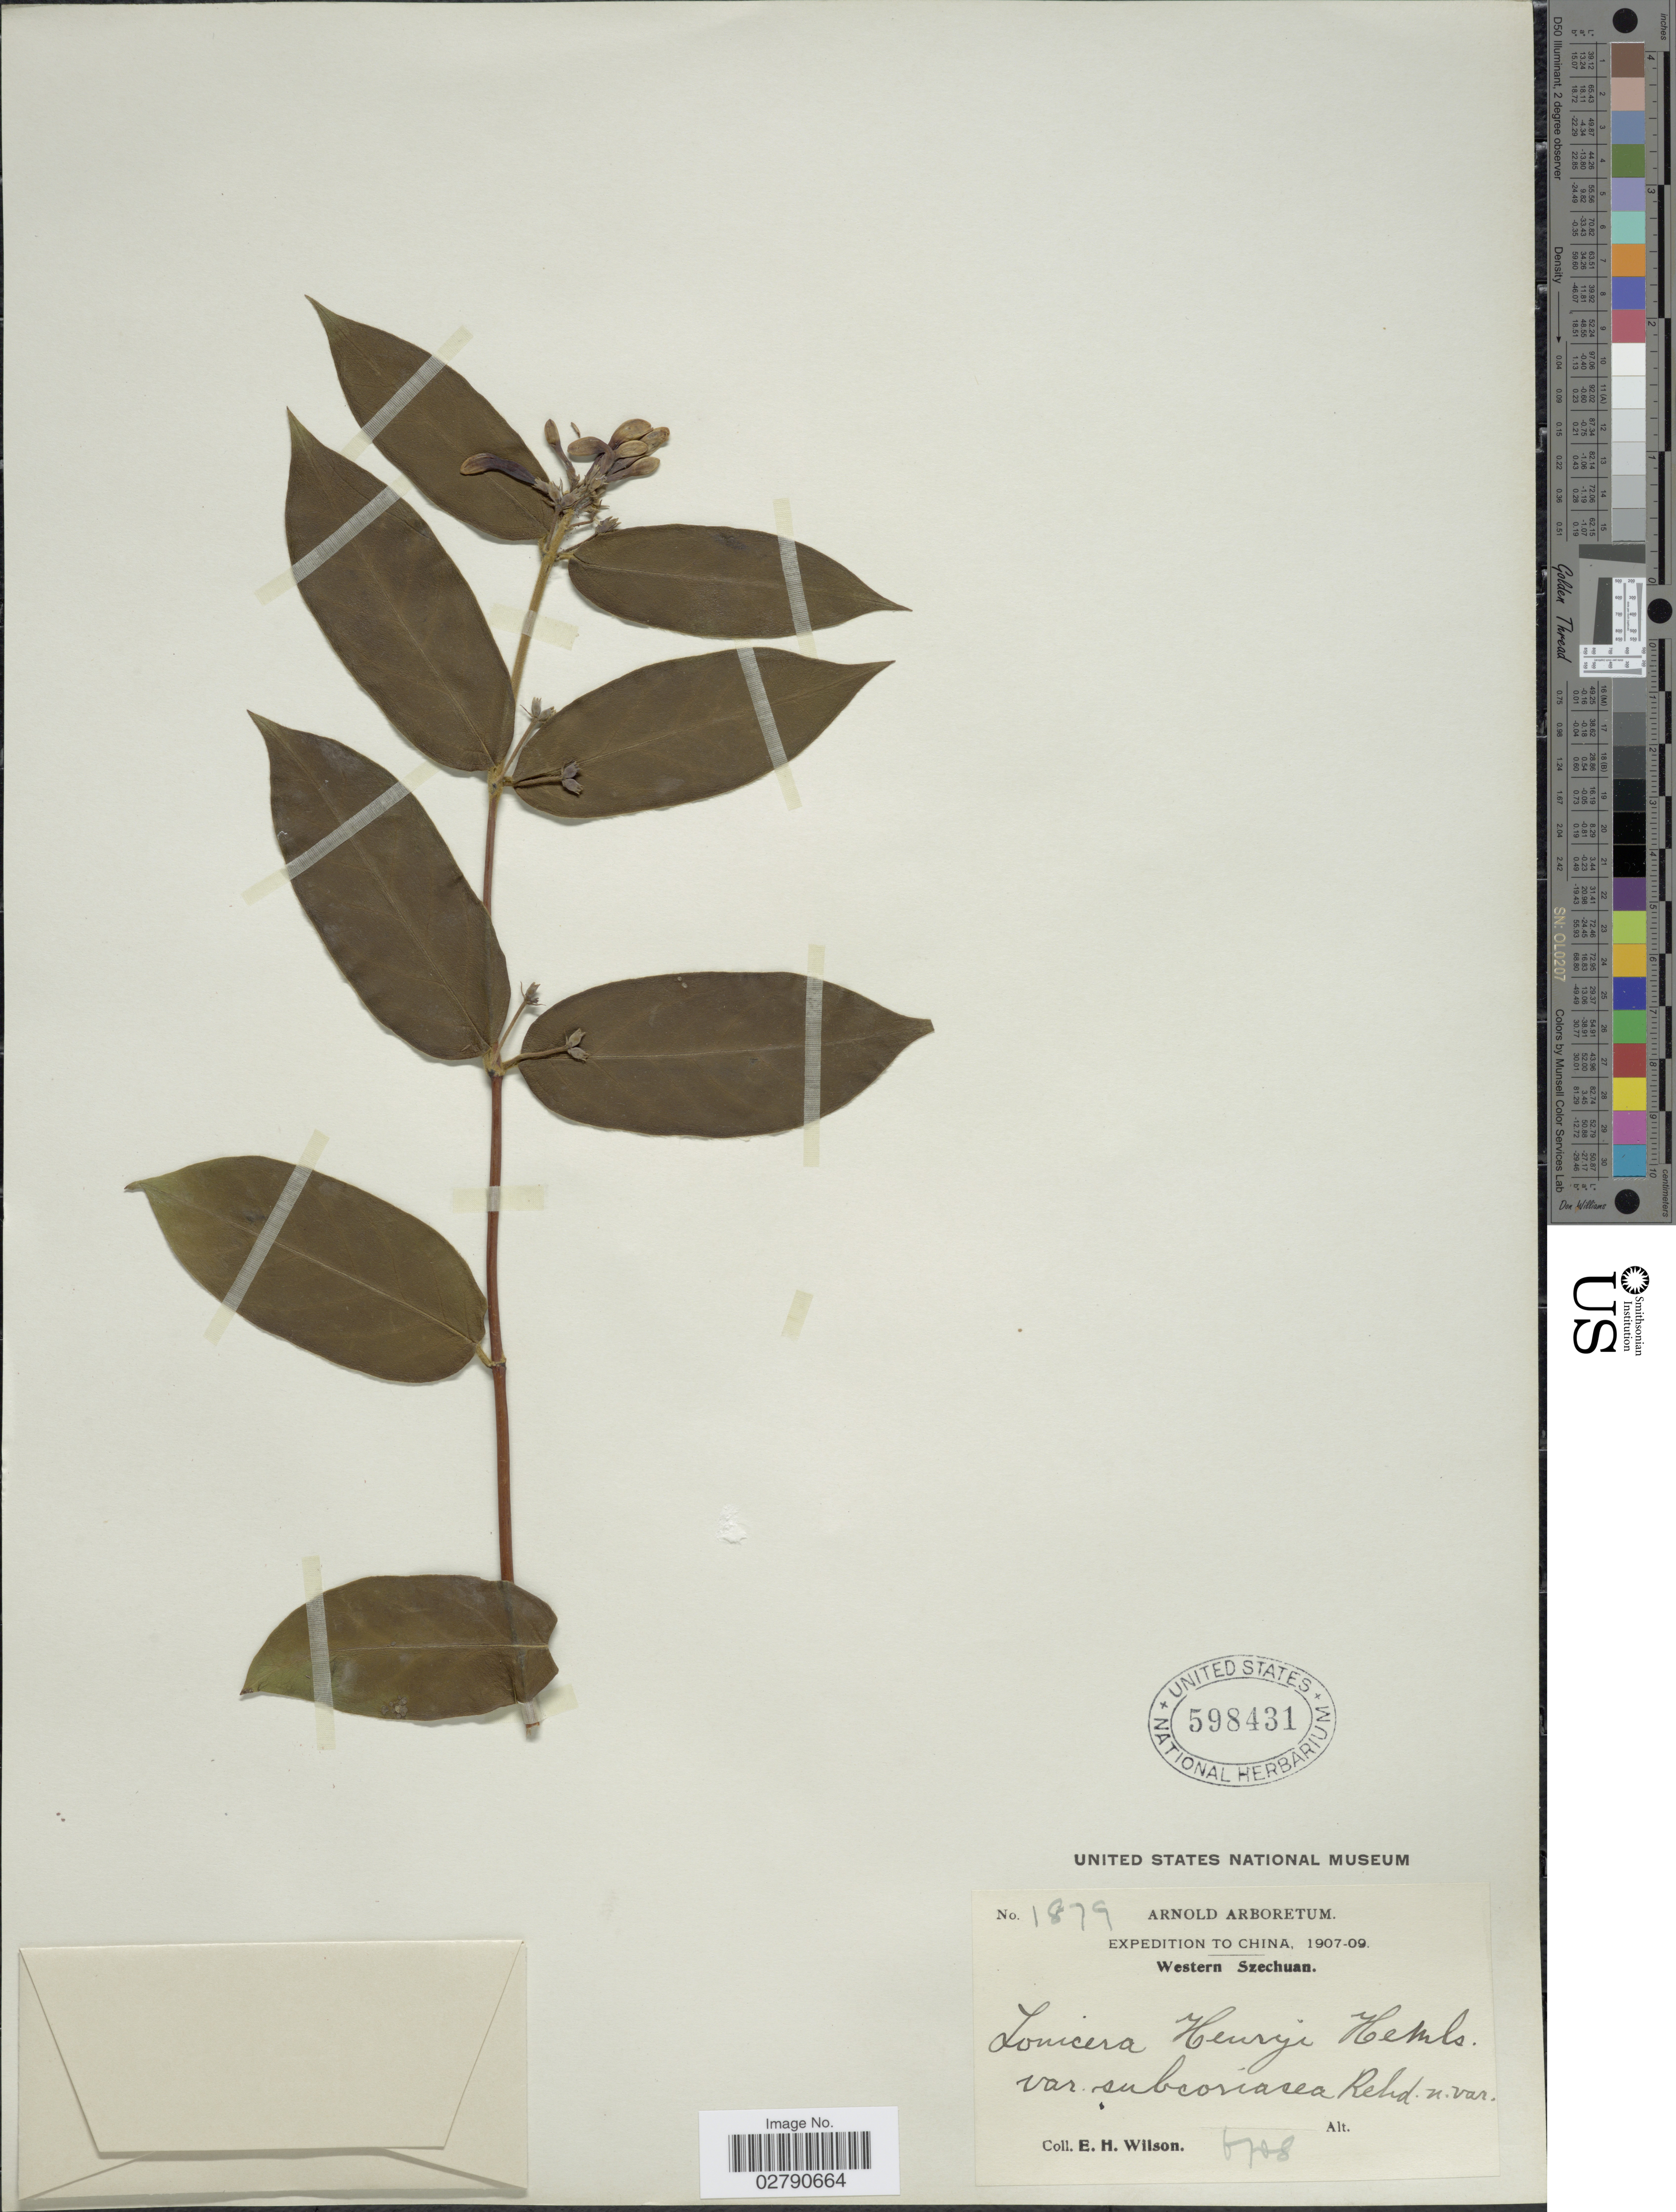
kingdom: Plantae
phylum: Tracheophyta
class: Magnoliopsida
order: Dipsacales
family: Caprifoliaceae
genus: Lonicera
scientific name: Lonicera henryi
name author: Hemsl.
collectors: E. Wilson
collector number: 1879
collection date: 1908-06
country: China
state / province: Sichuan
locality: Western Szechuan.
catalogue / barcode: US 598431